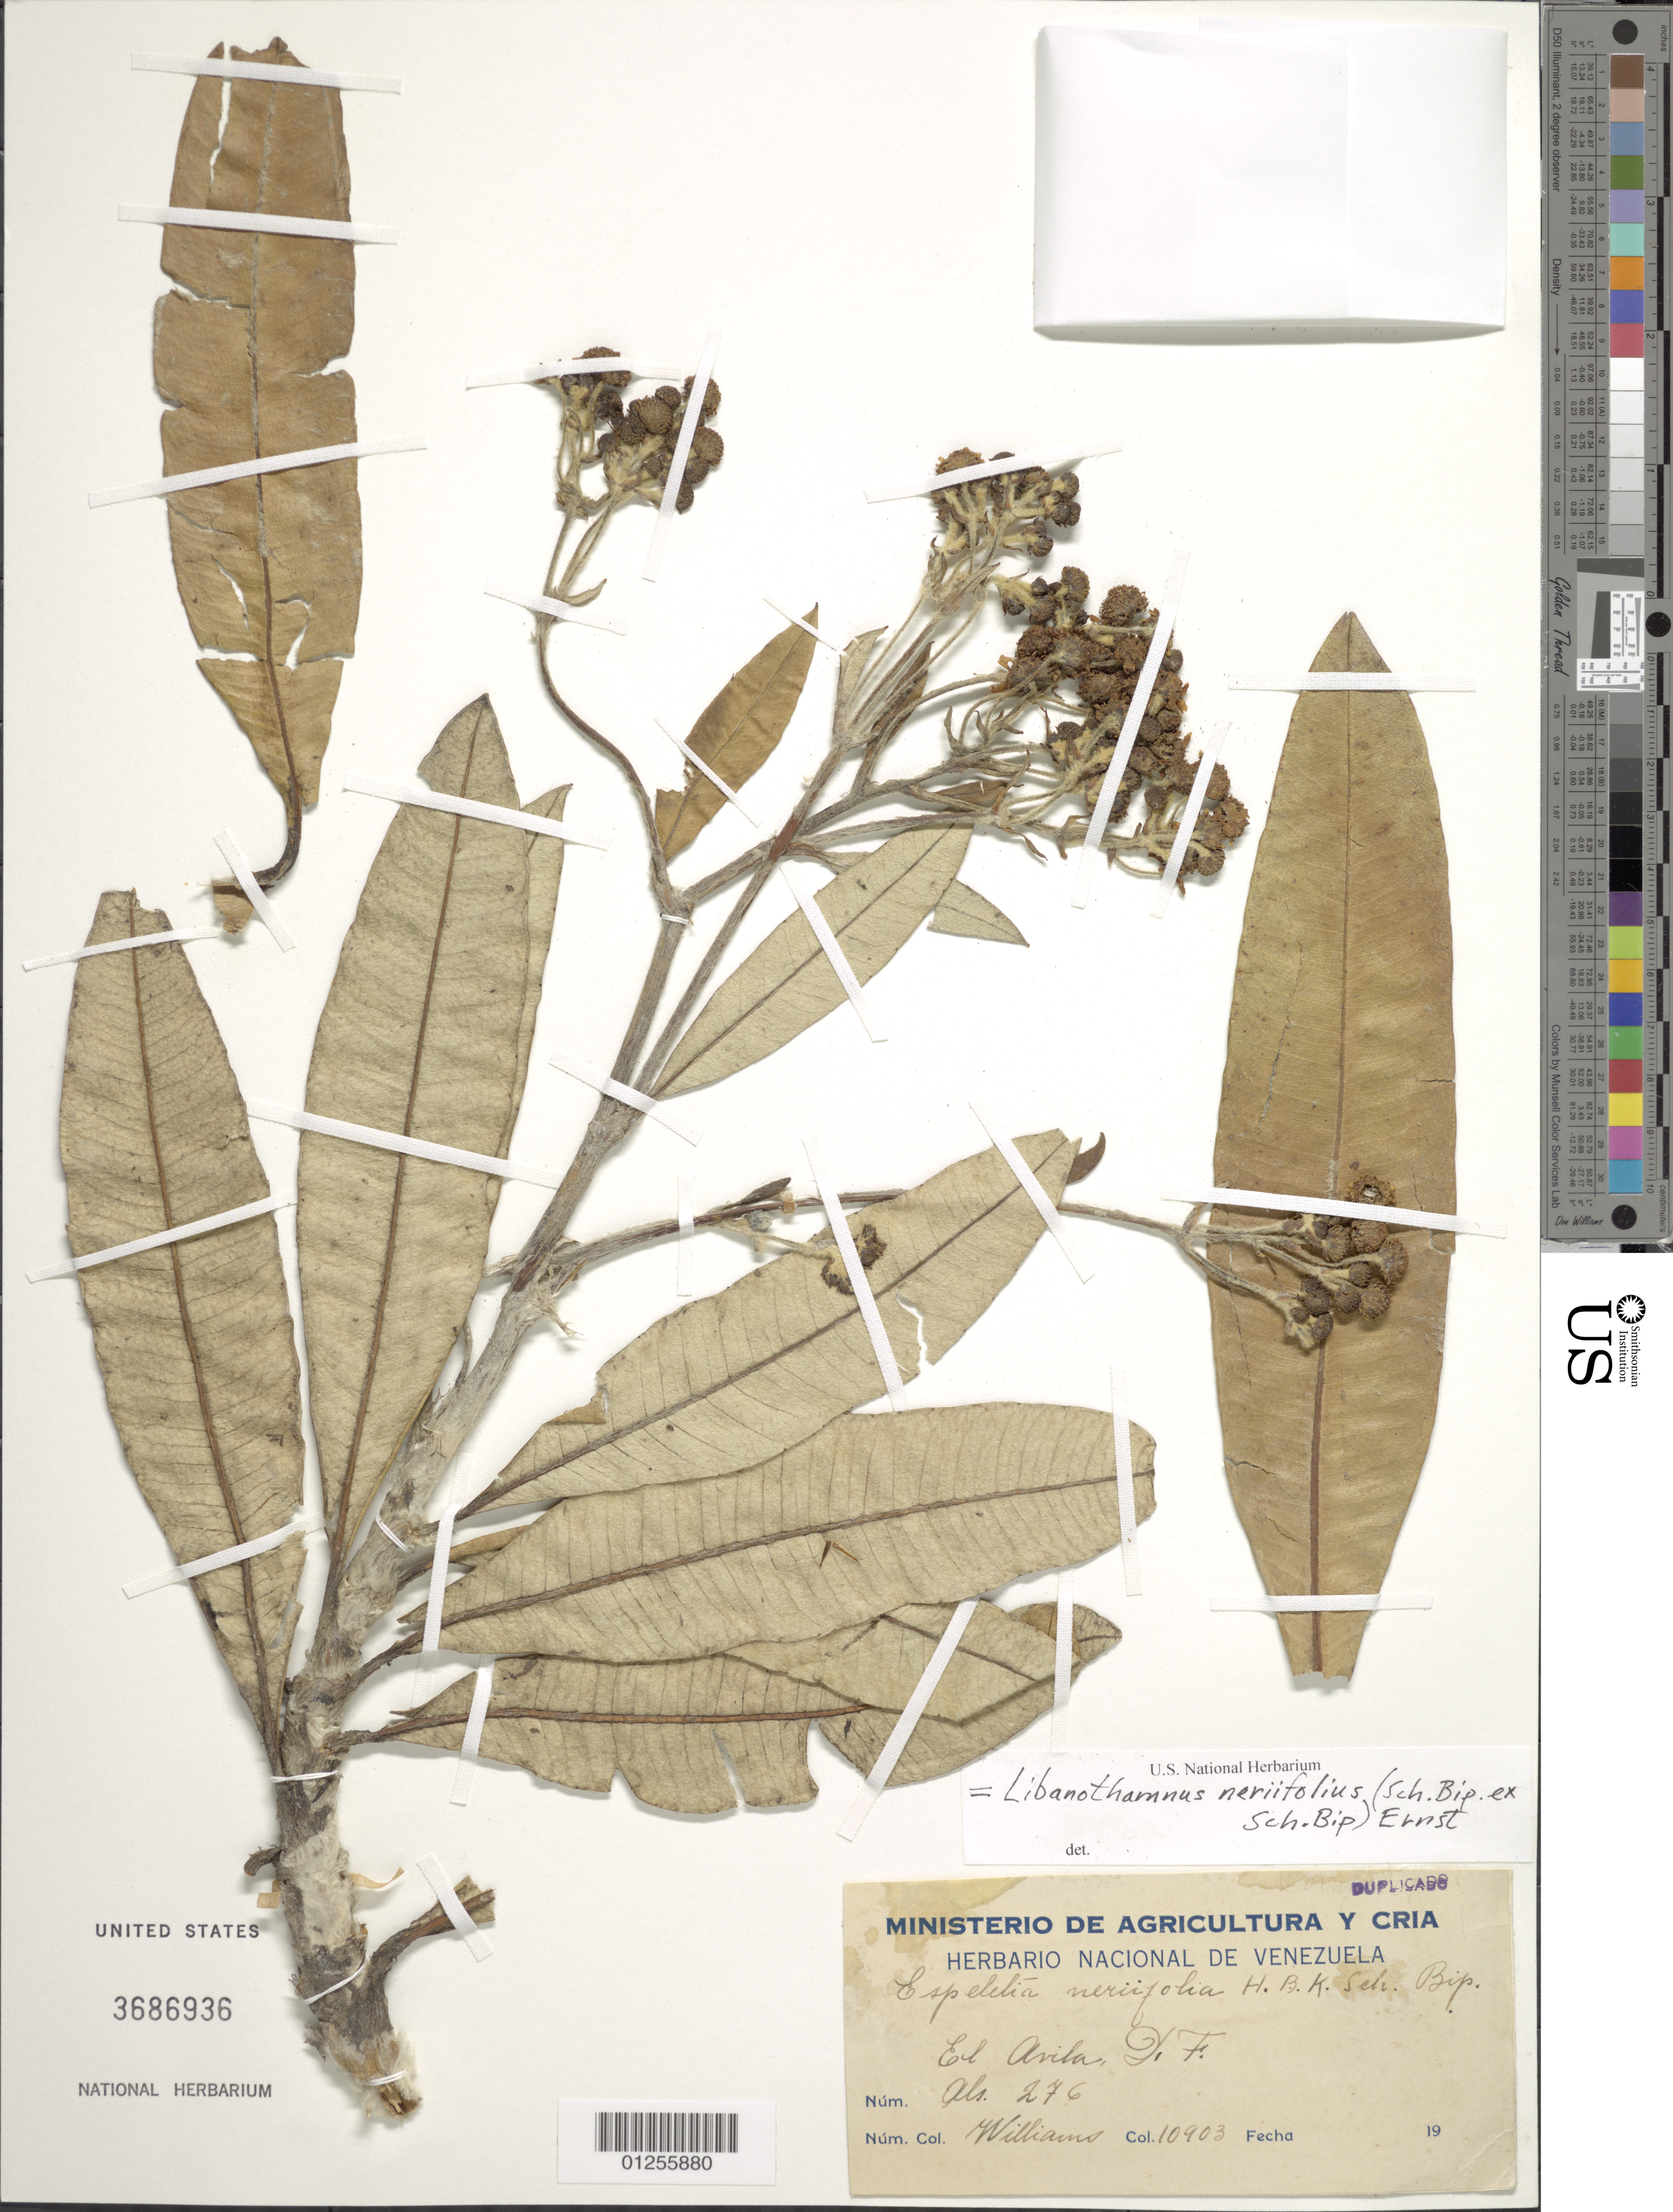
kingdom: Plantae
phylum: Tracheophyta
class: Magnoliopsida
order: Asterales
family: Asteraceae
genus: Libanothamnus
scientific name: Libanothamnus neriifolius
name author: (Sch. Bip. ex Wedd.) Ernst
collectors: -- Williams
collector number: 10903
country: Venezuela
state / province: Miranda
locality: El Avila, Als. 276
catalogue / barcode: US 3686936